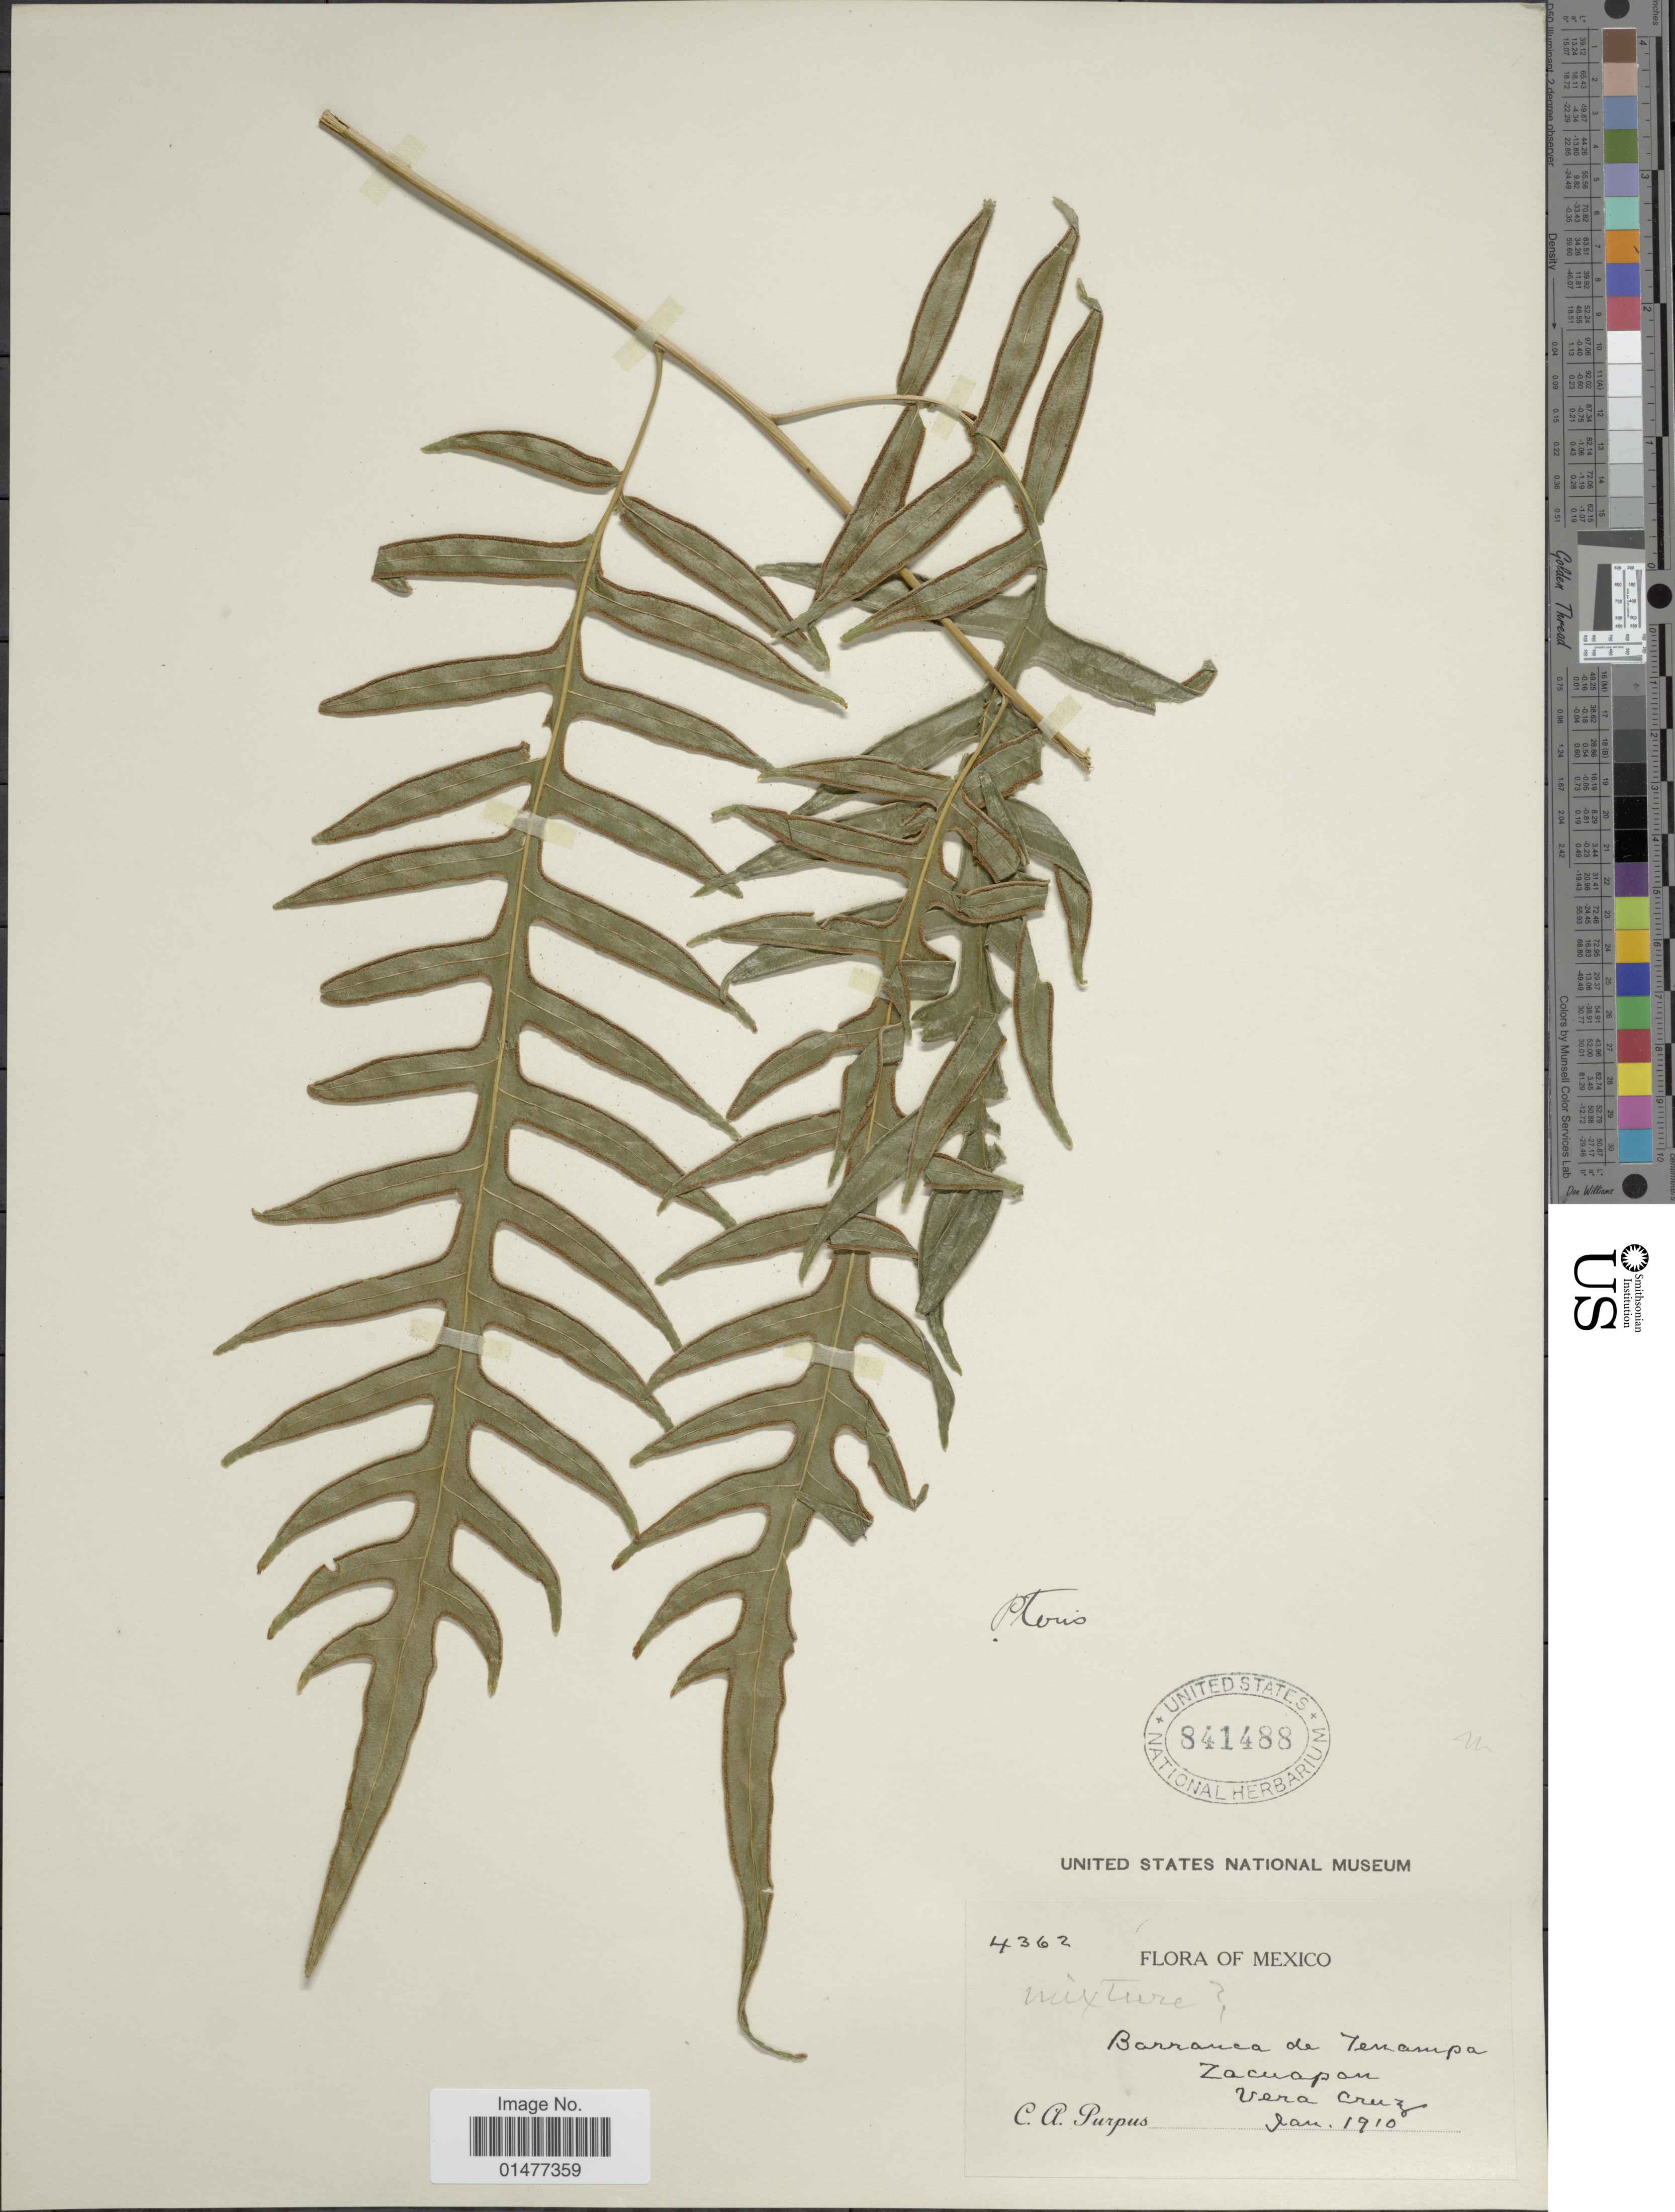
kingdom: Plantae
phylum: Tracheophyta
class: Polypodiopsida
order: Polypodiales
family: Pteridaceae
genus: Pteris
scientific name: Pteris altissima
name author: Poir.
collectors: C. A. Purpus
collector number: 4362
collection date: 1910-01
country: Mexico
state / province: Veracruz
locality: Flora of Mexico, Vera Cruz, Barranca de Tenampa, Zacuapan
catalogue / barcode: US 841488